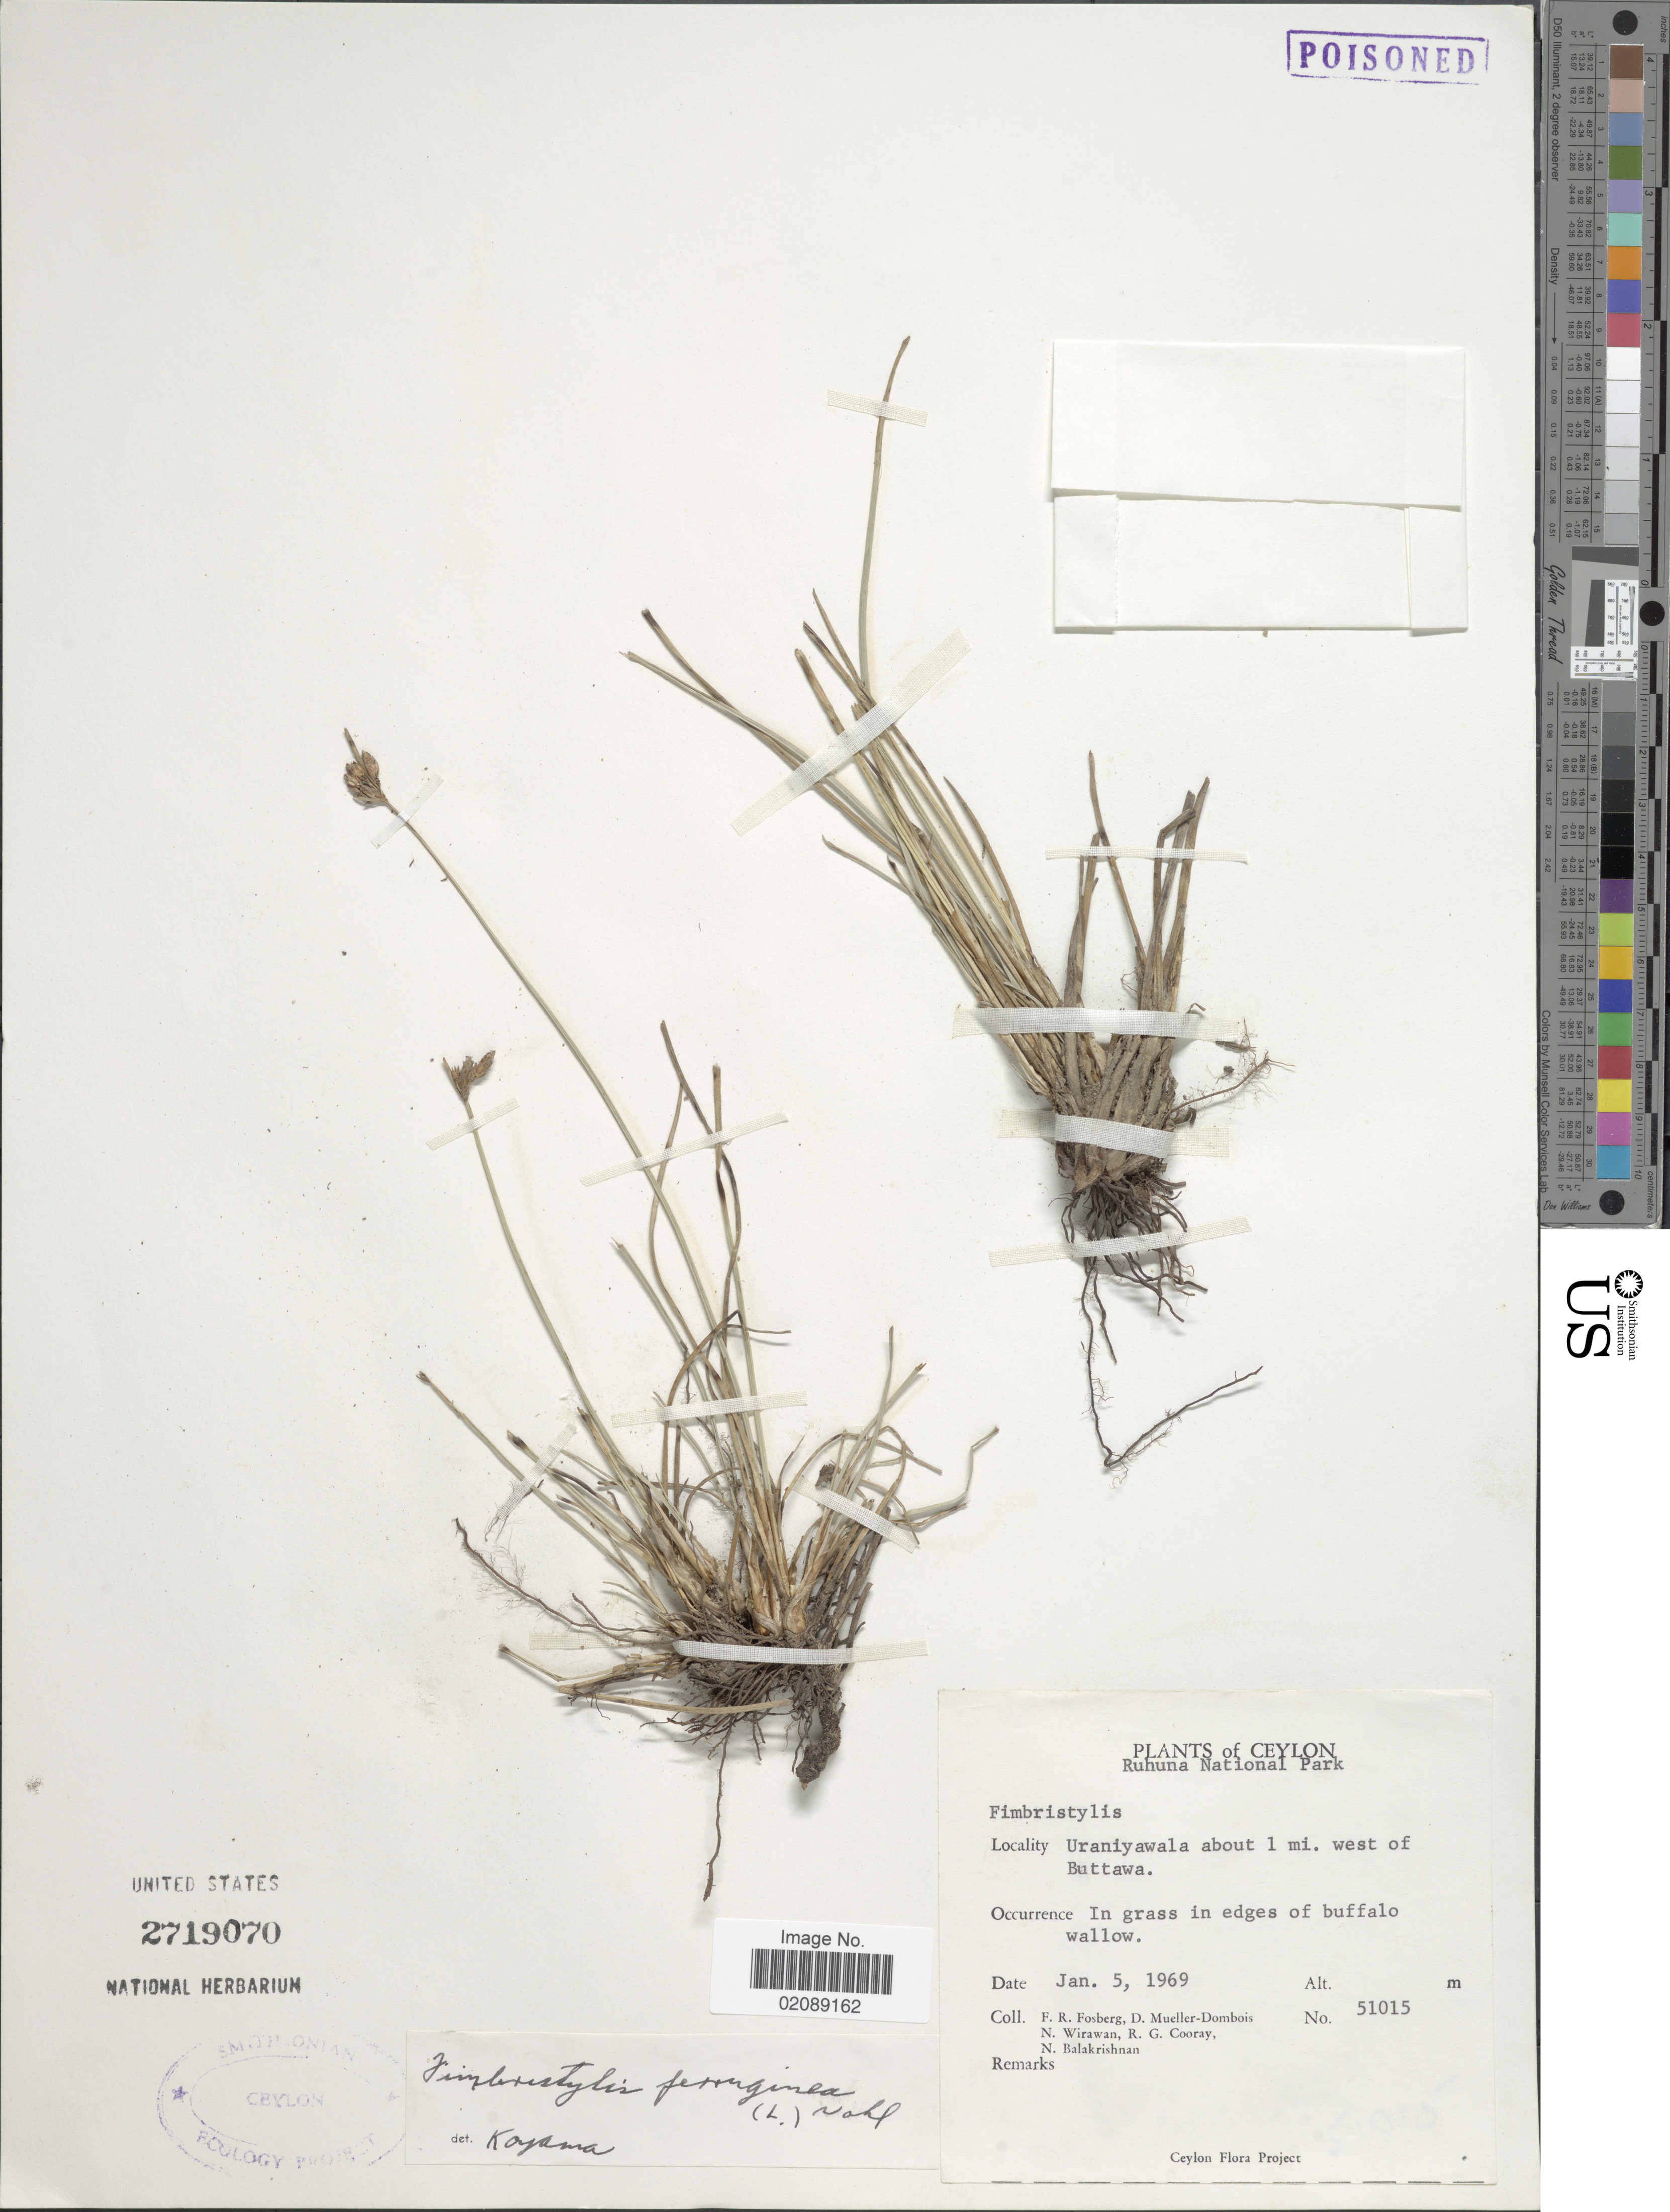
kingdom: Plantae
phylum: Tracheophyta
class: Liliopsida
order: Poales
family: Cyperaceae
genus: Fimbristylis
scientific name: Fimbristylis ferruginea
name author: (L.) Vahl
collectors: F. R. Fosberg, D. Mueller-Dombois, N. Wirawan, R. Cooray & N. Balakrishnan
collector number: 51015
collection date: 1969-01-05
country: Sri Lanka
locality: Ceylon, Ruhuna National Park, Uraniyawala about 1 mi west of Buttawa, In grass in edges of buffalo wallow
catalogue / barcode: US 2719070